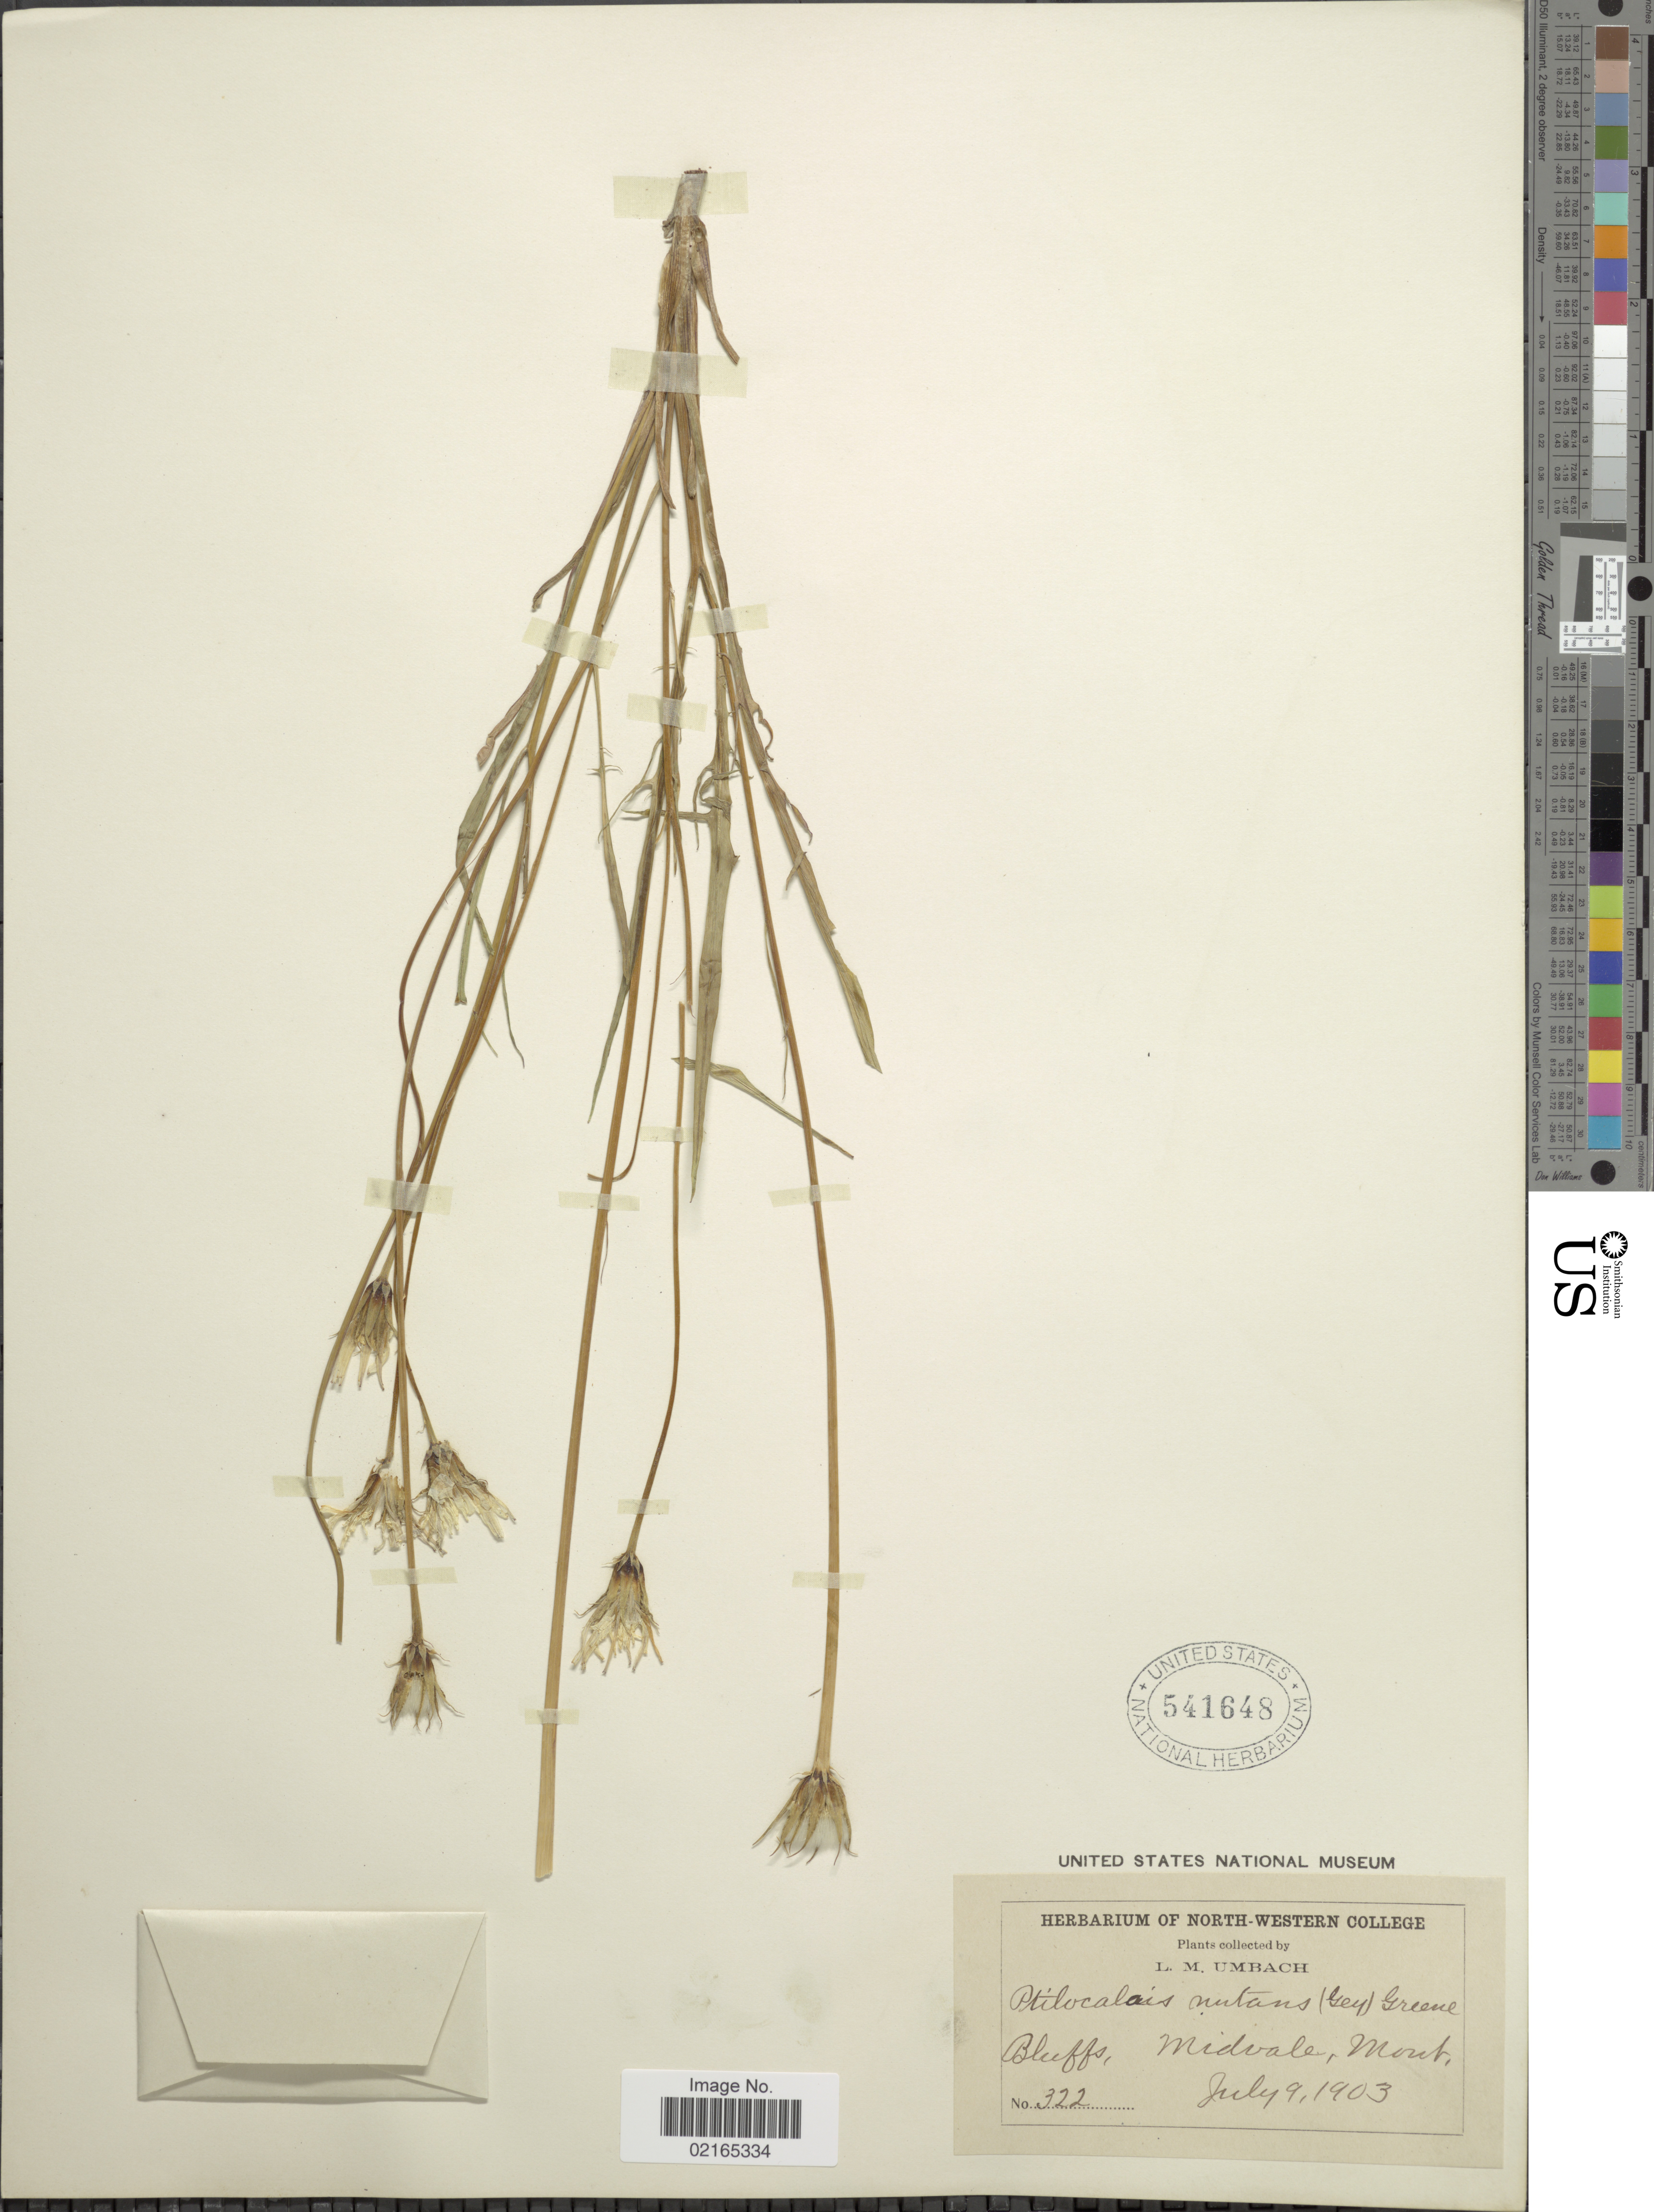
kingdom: Plantae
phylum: Tracheophyta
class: Magnoliopsida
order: Asterales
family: Asteraceae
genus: Microseris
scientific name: Microseris nutans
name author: (Hook.) Sch. Bip.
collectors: L. M. Umbach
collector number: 322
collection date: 1903-07-09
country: United States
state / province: Montana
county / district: Lincoln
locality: Bluffs, Midvale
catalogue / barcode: US 541648